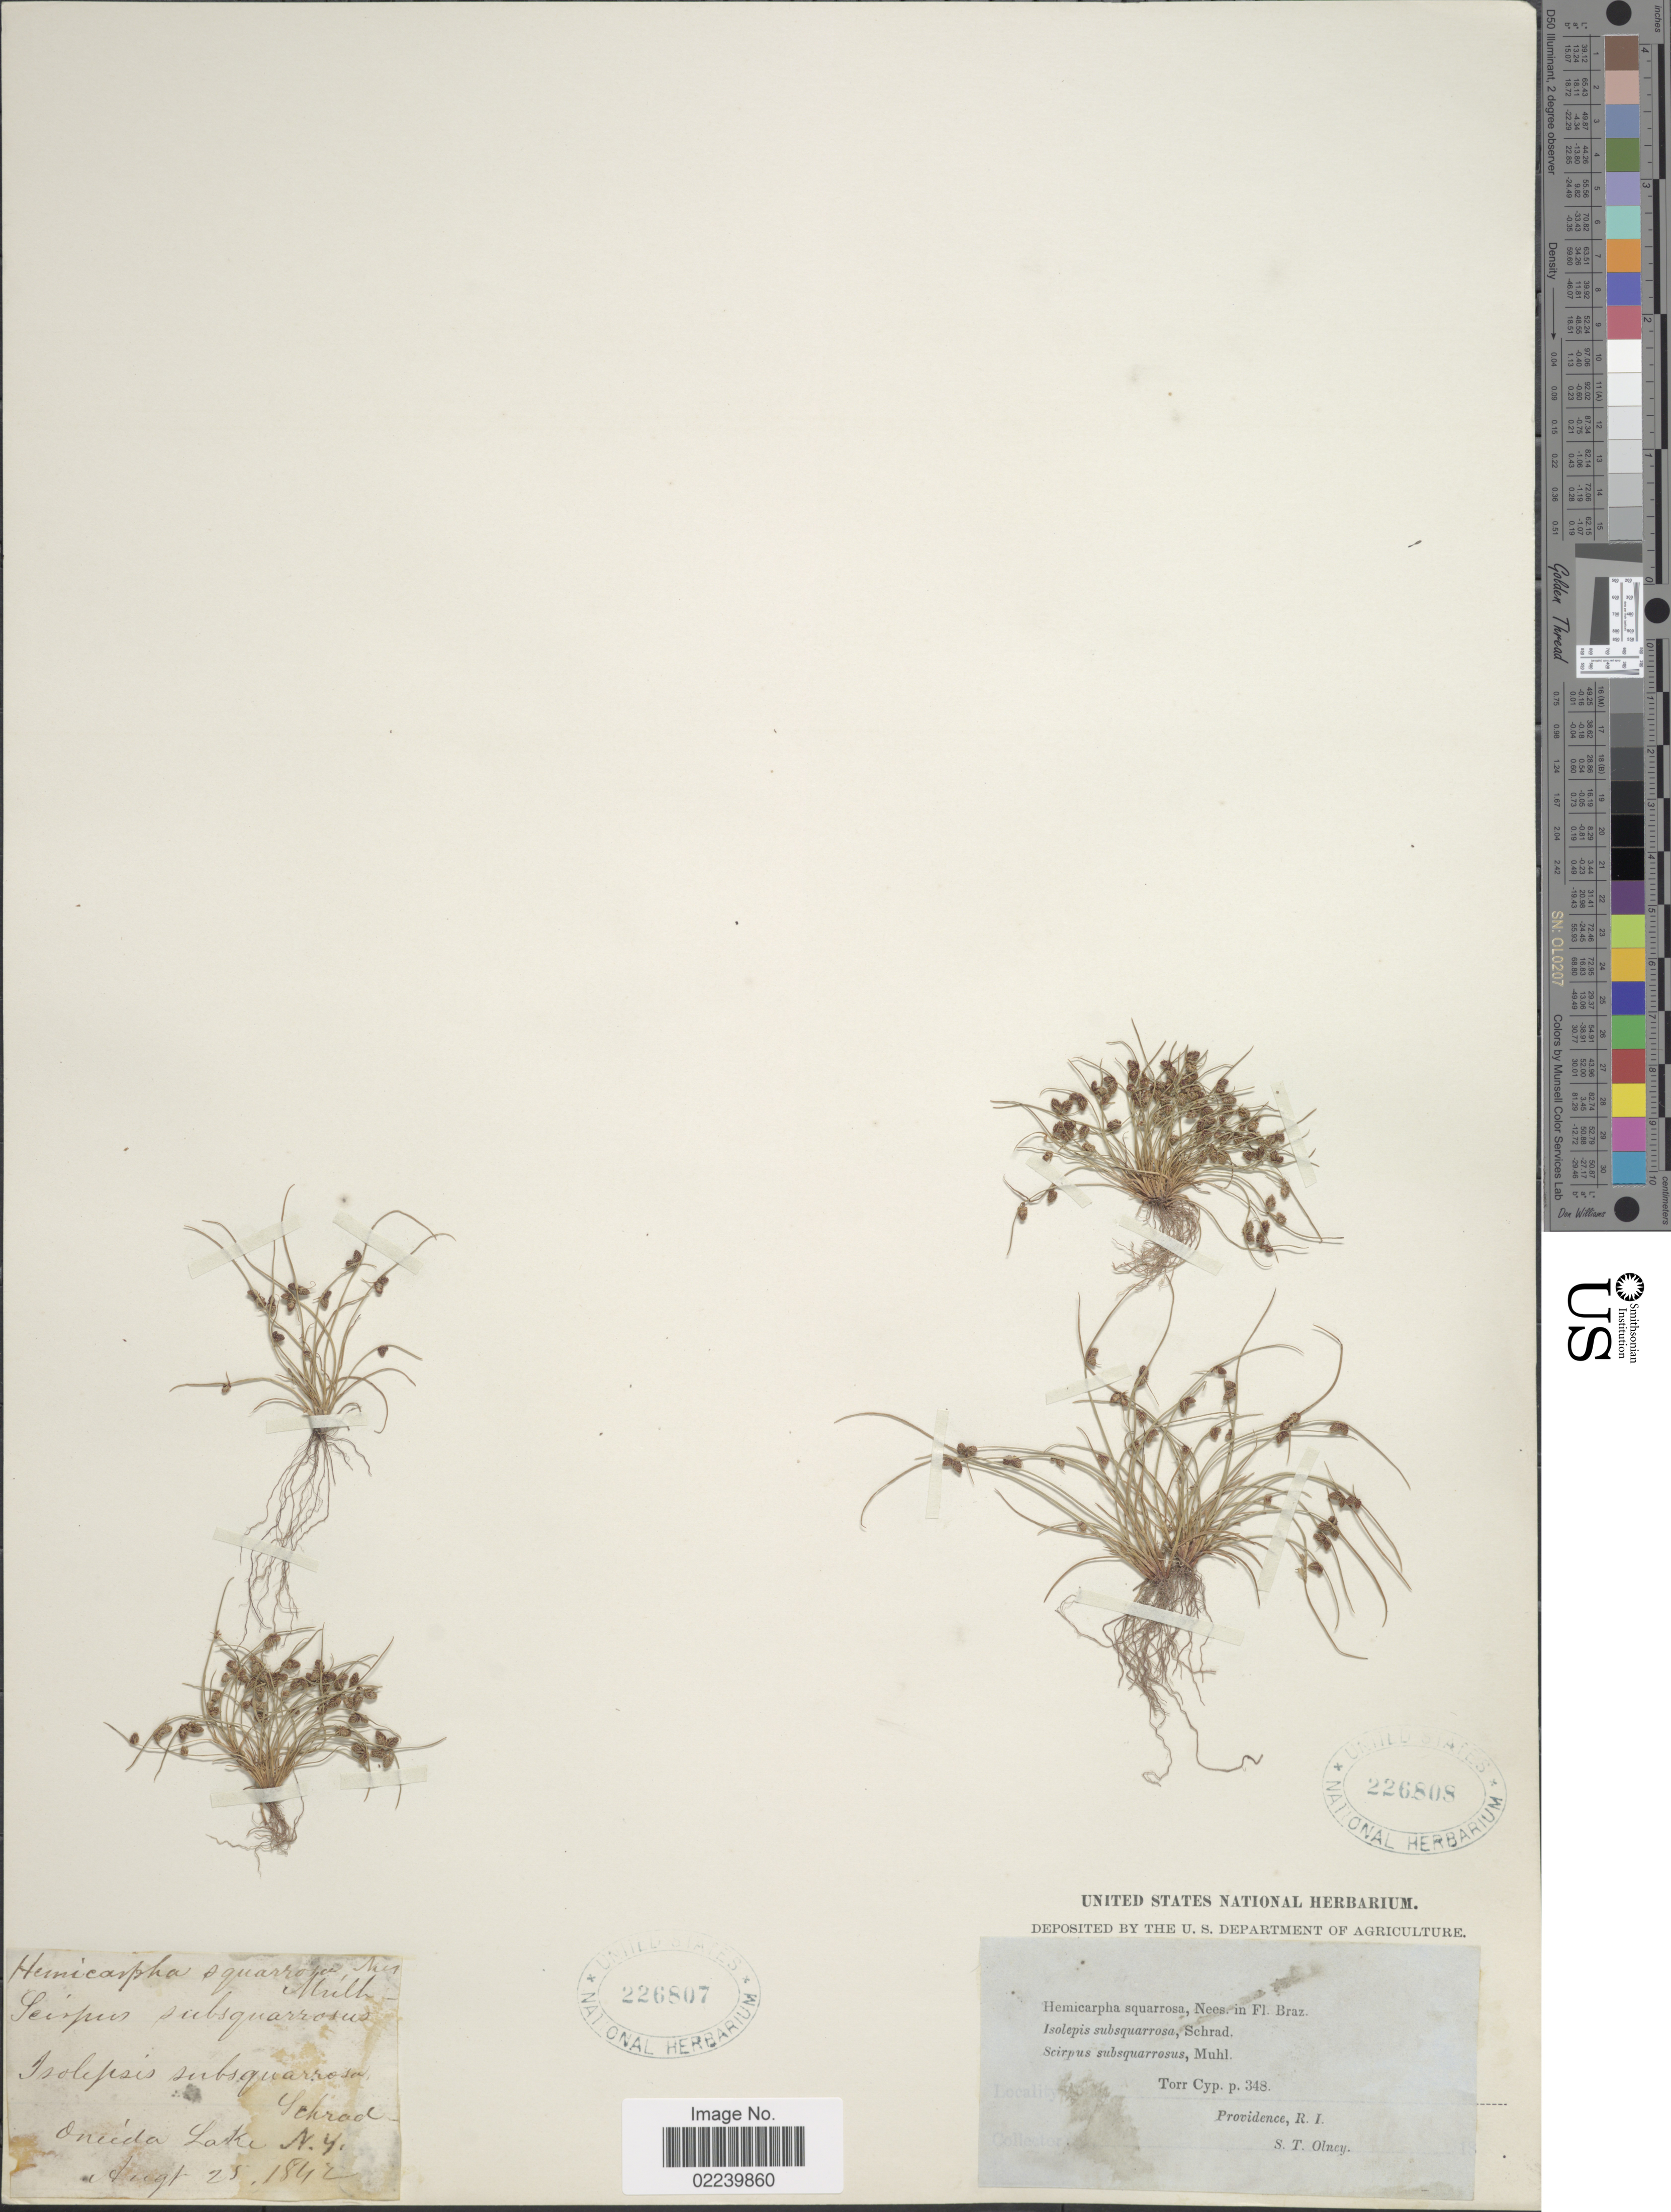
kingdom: Plantae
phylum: Tracheophyta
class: Liliopsida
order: Poales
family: Cyperaceae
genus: Cyperus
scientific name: Cyperus subsquarrosus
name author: (Muhl.) Bauters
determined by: Strong, M. T., (US), Smithsonian Institution - National Museum of Natural History (UNITED STATES)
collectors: S. Olney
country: United States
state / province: Rhode Island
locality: Providence, R. I.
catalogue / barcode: US 226808